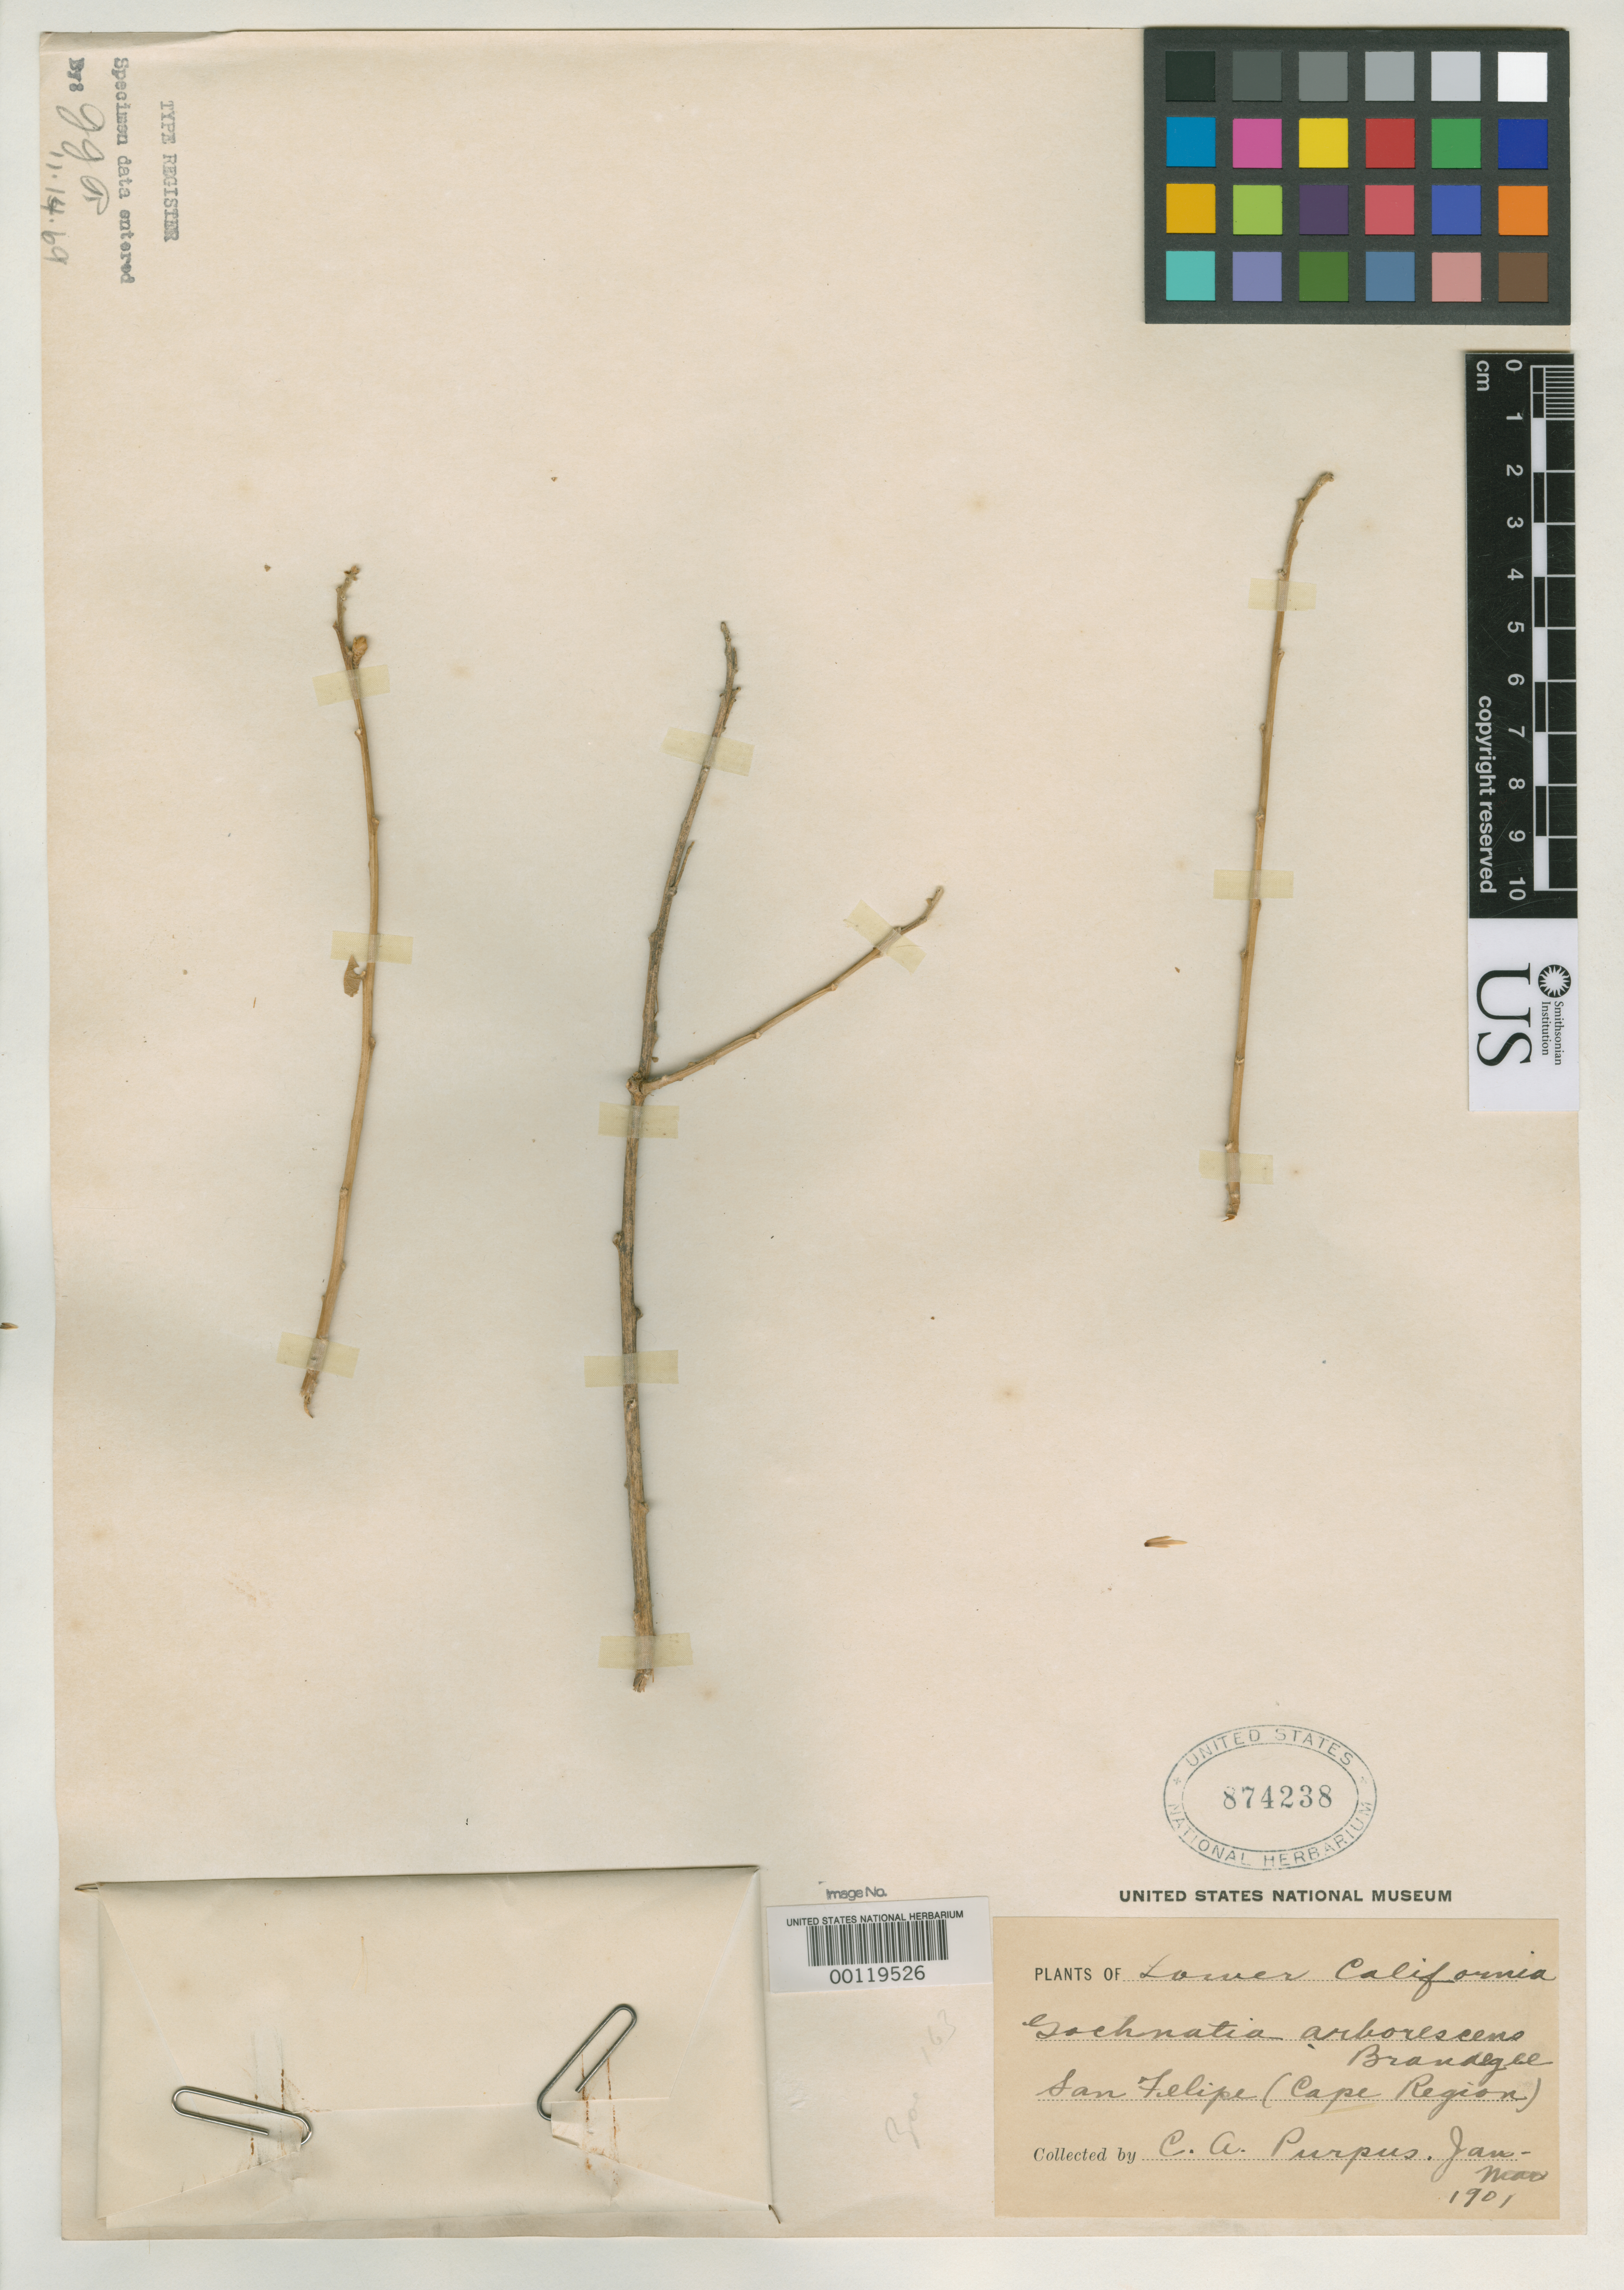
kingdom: Plantae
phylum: Tracheophyta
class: Magnoliopsida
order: Asterales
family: Asteraceae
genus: Gochnatia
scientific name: Gochnatia arborescens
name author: Brandegee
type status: Type Collection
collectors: C. A. Purpus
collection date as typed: Jan 1901 to -- Mar 1901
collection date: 1901-01/1901-03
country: Mexico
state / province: Baja California Sur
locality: San Felipe, Cape Region.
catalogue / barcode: US 874238